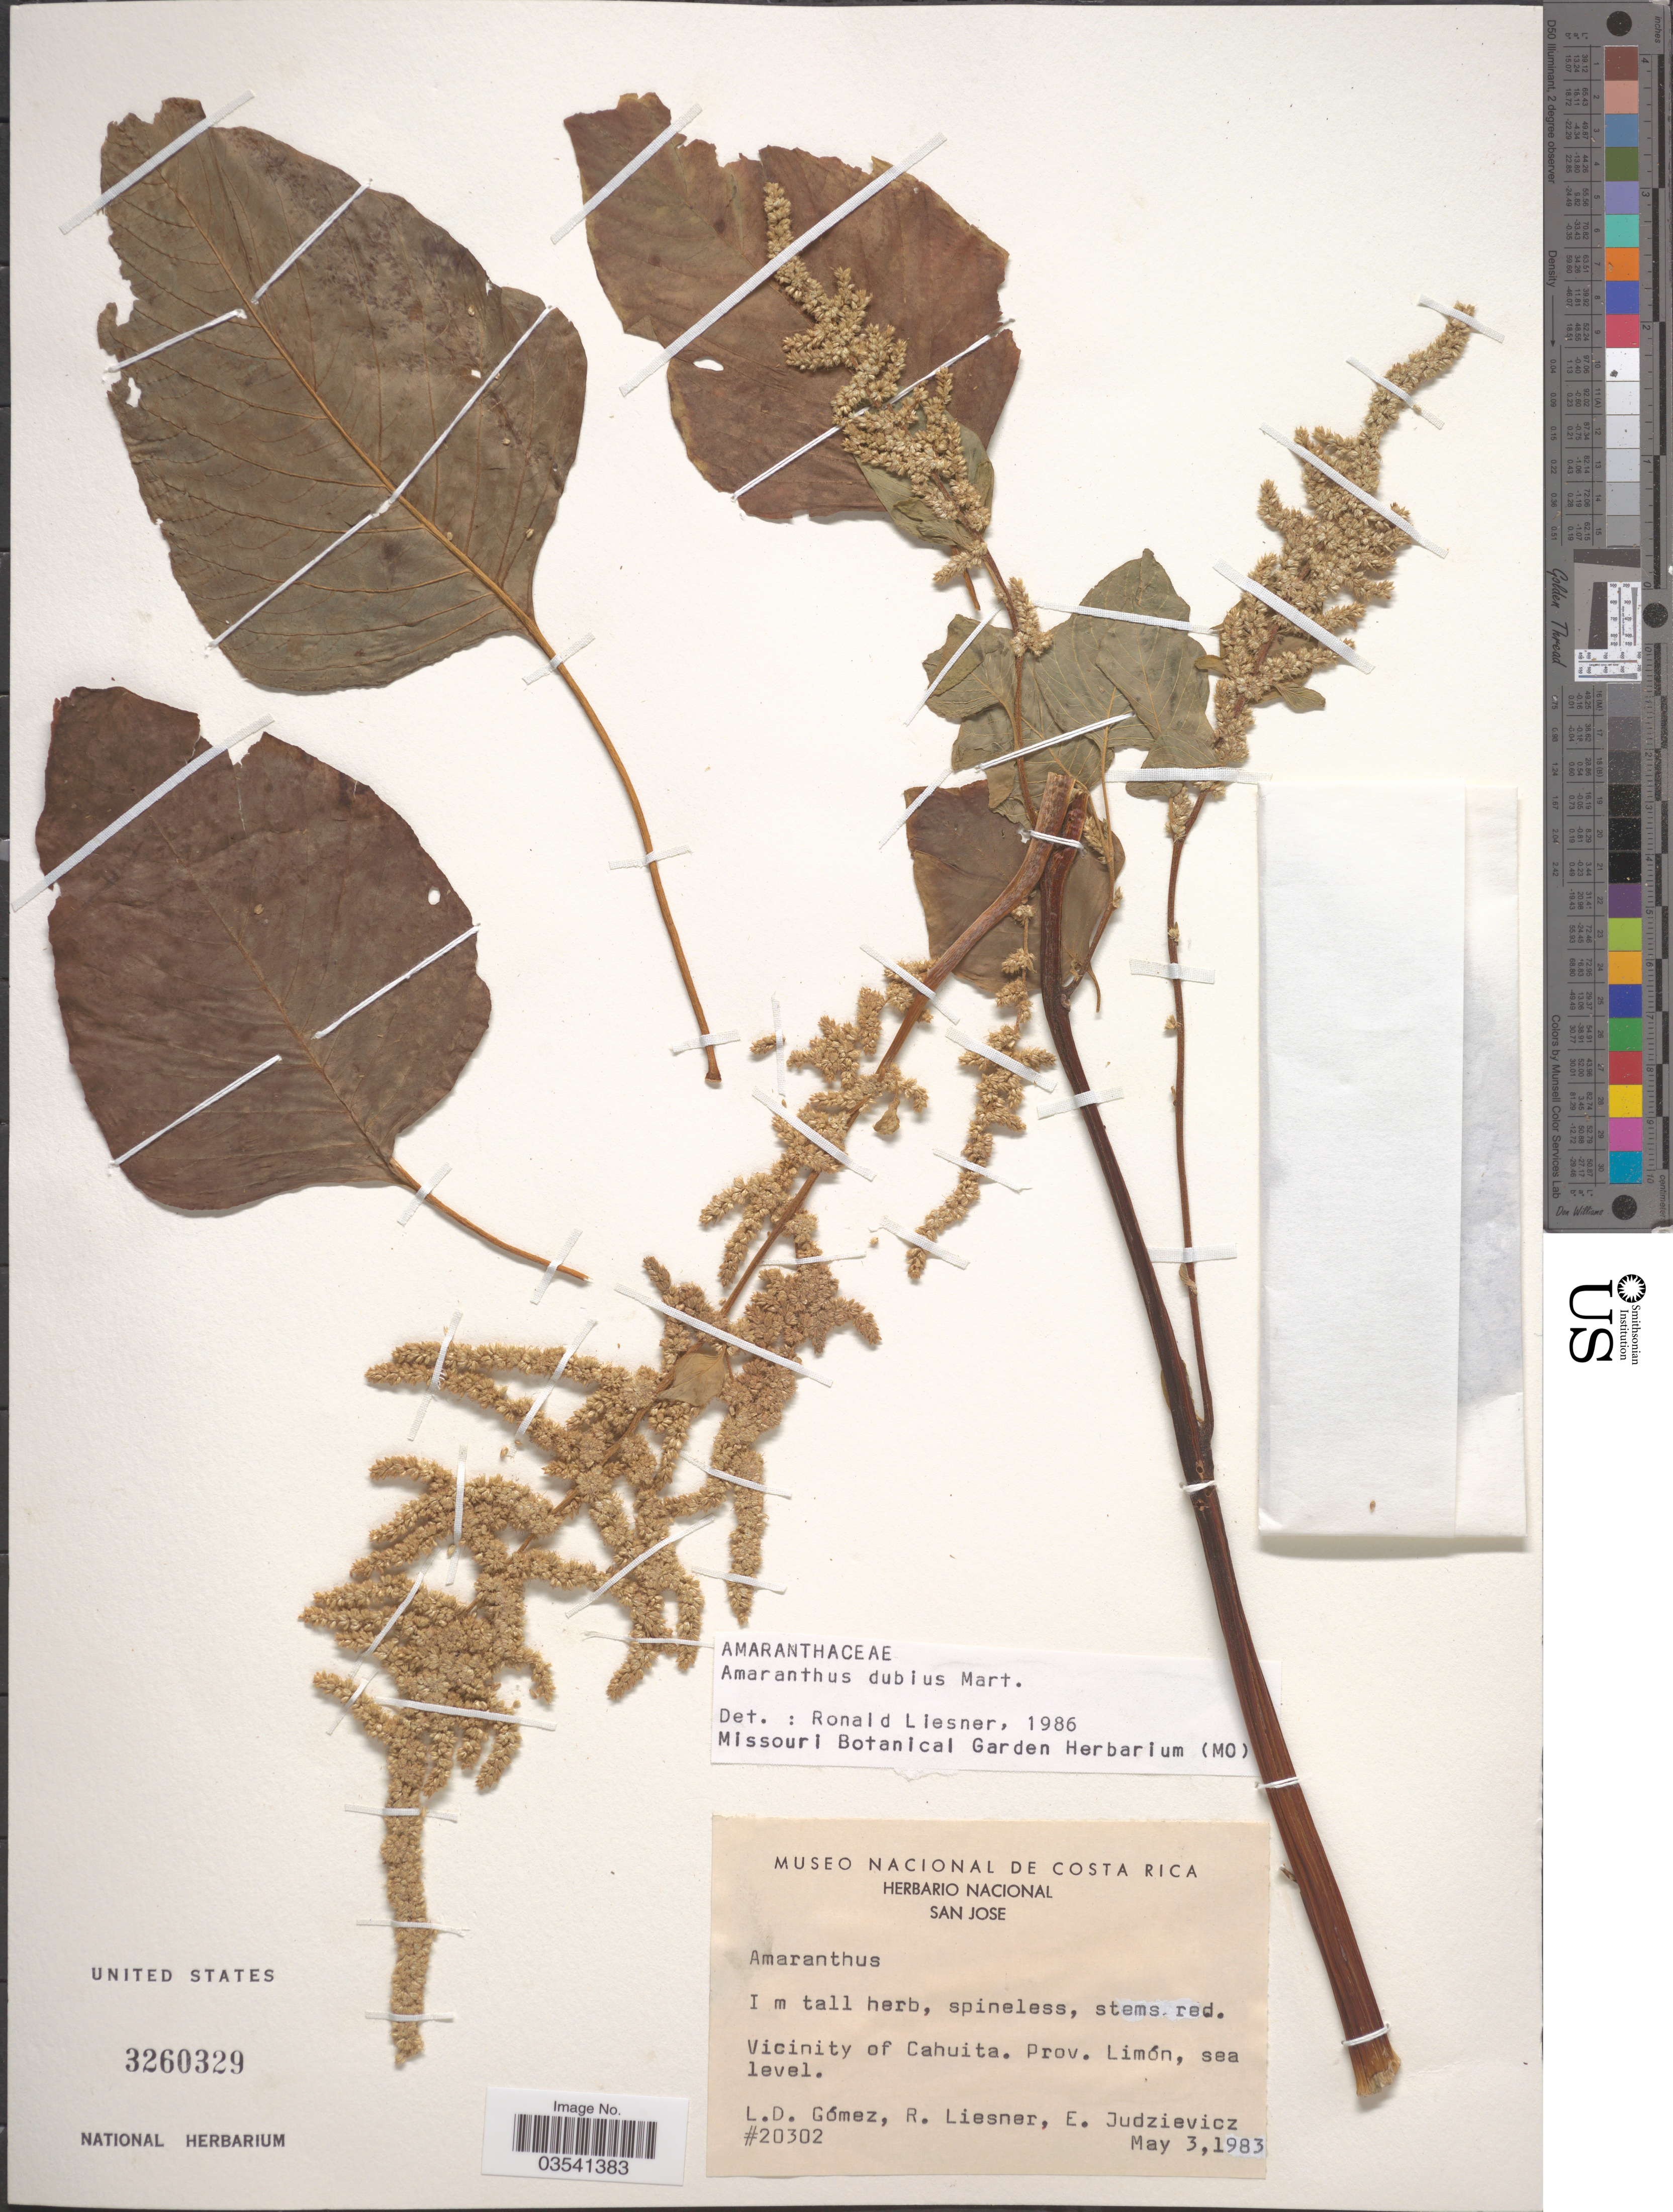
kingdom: Plantae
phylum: Tracheophyta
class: Magnoliopsida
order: Caryophyllales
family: Amaranthaceae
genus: Amaranthus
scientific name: Amaranthus dubius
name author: Mart. ex Thell.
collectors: L. D. Gómez, R. L. Liesner & E. Judziewicz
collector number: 20302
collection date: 1983-05-03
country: Costa Rica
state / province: Limón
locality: Vicinity of Cahuita. Prov. Limón.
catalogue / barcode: US 3260329